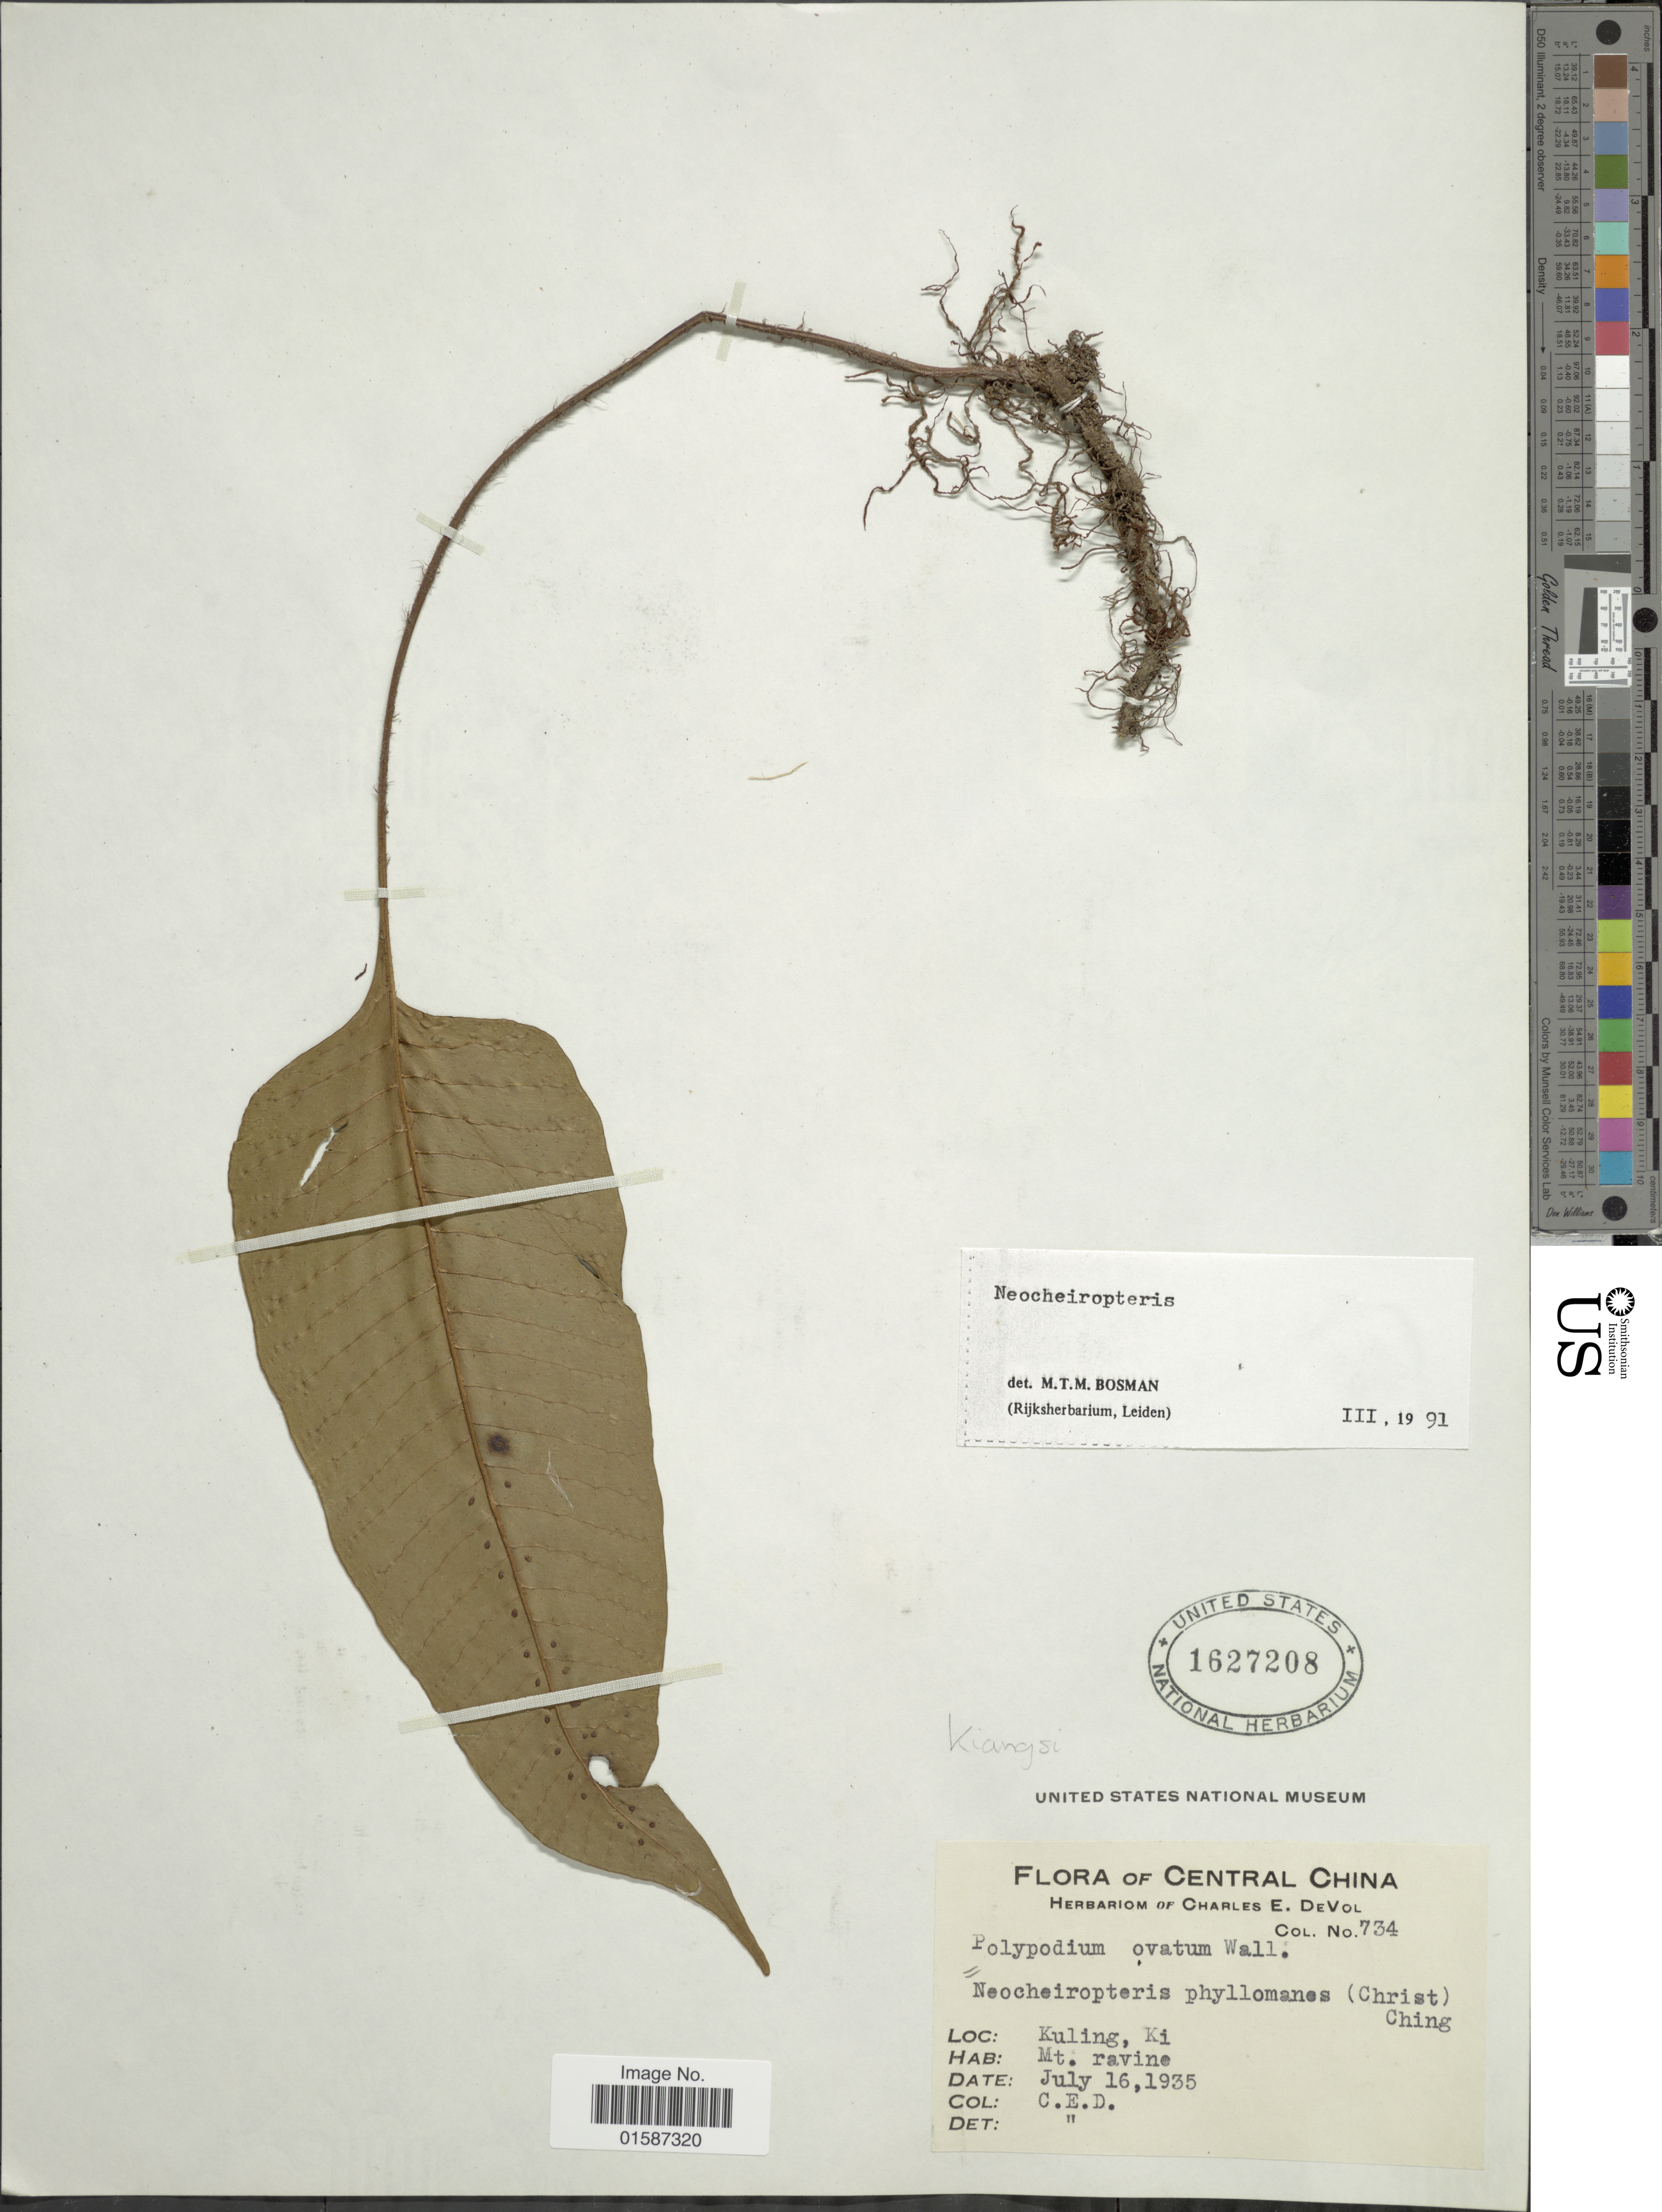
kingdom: Plantae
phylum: Tracheophyta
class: Polypodiopsida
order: Polypodiales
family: Polypodiaceae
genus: Neolepisorus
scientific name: Neolepisorus ovatus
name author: (Bedd.) Ching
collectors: C. E. De Vol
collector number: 734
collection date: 1935-07-16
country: China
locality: Central China, Kuling, Ki, Mt. ravine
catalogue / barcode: US 1627208